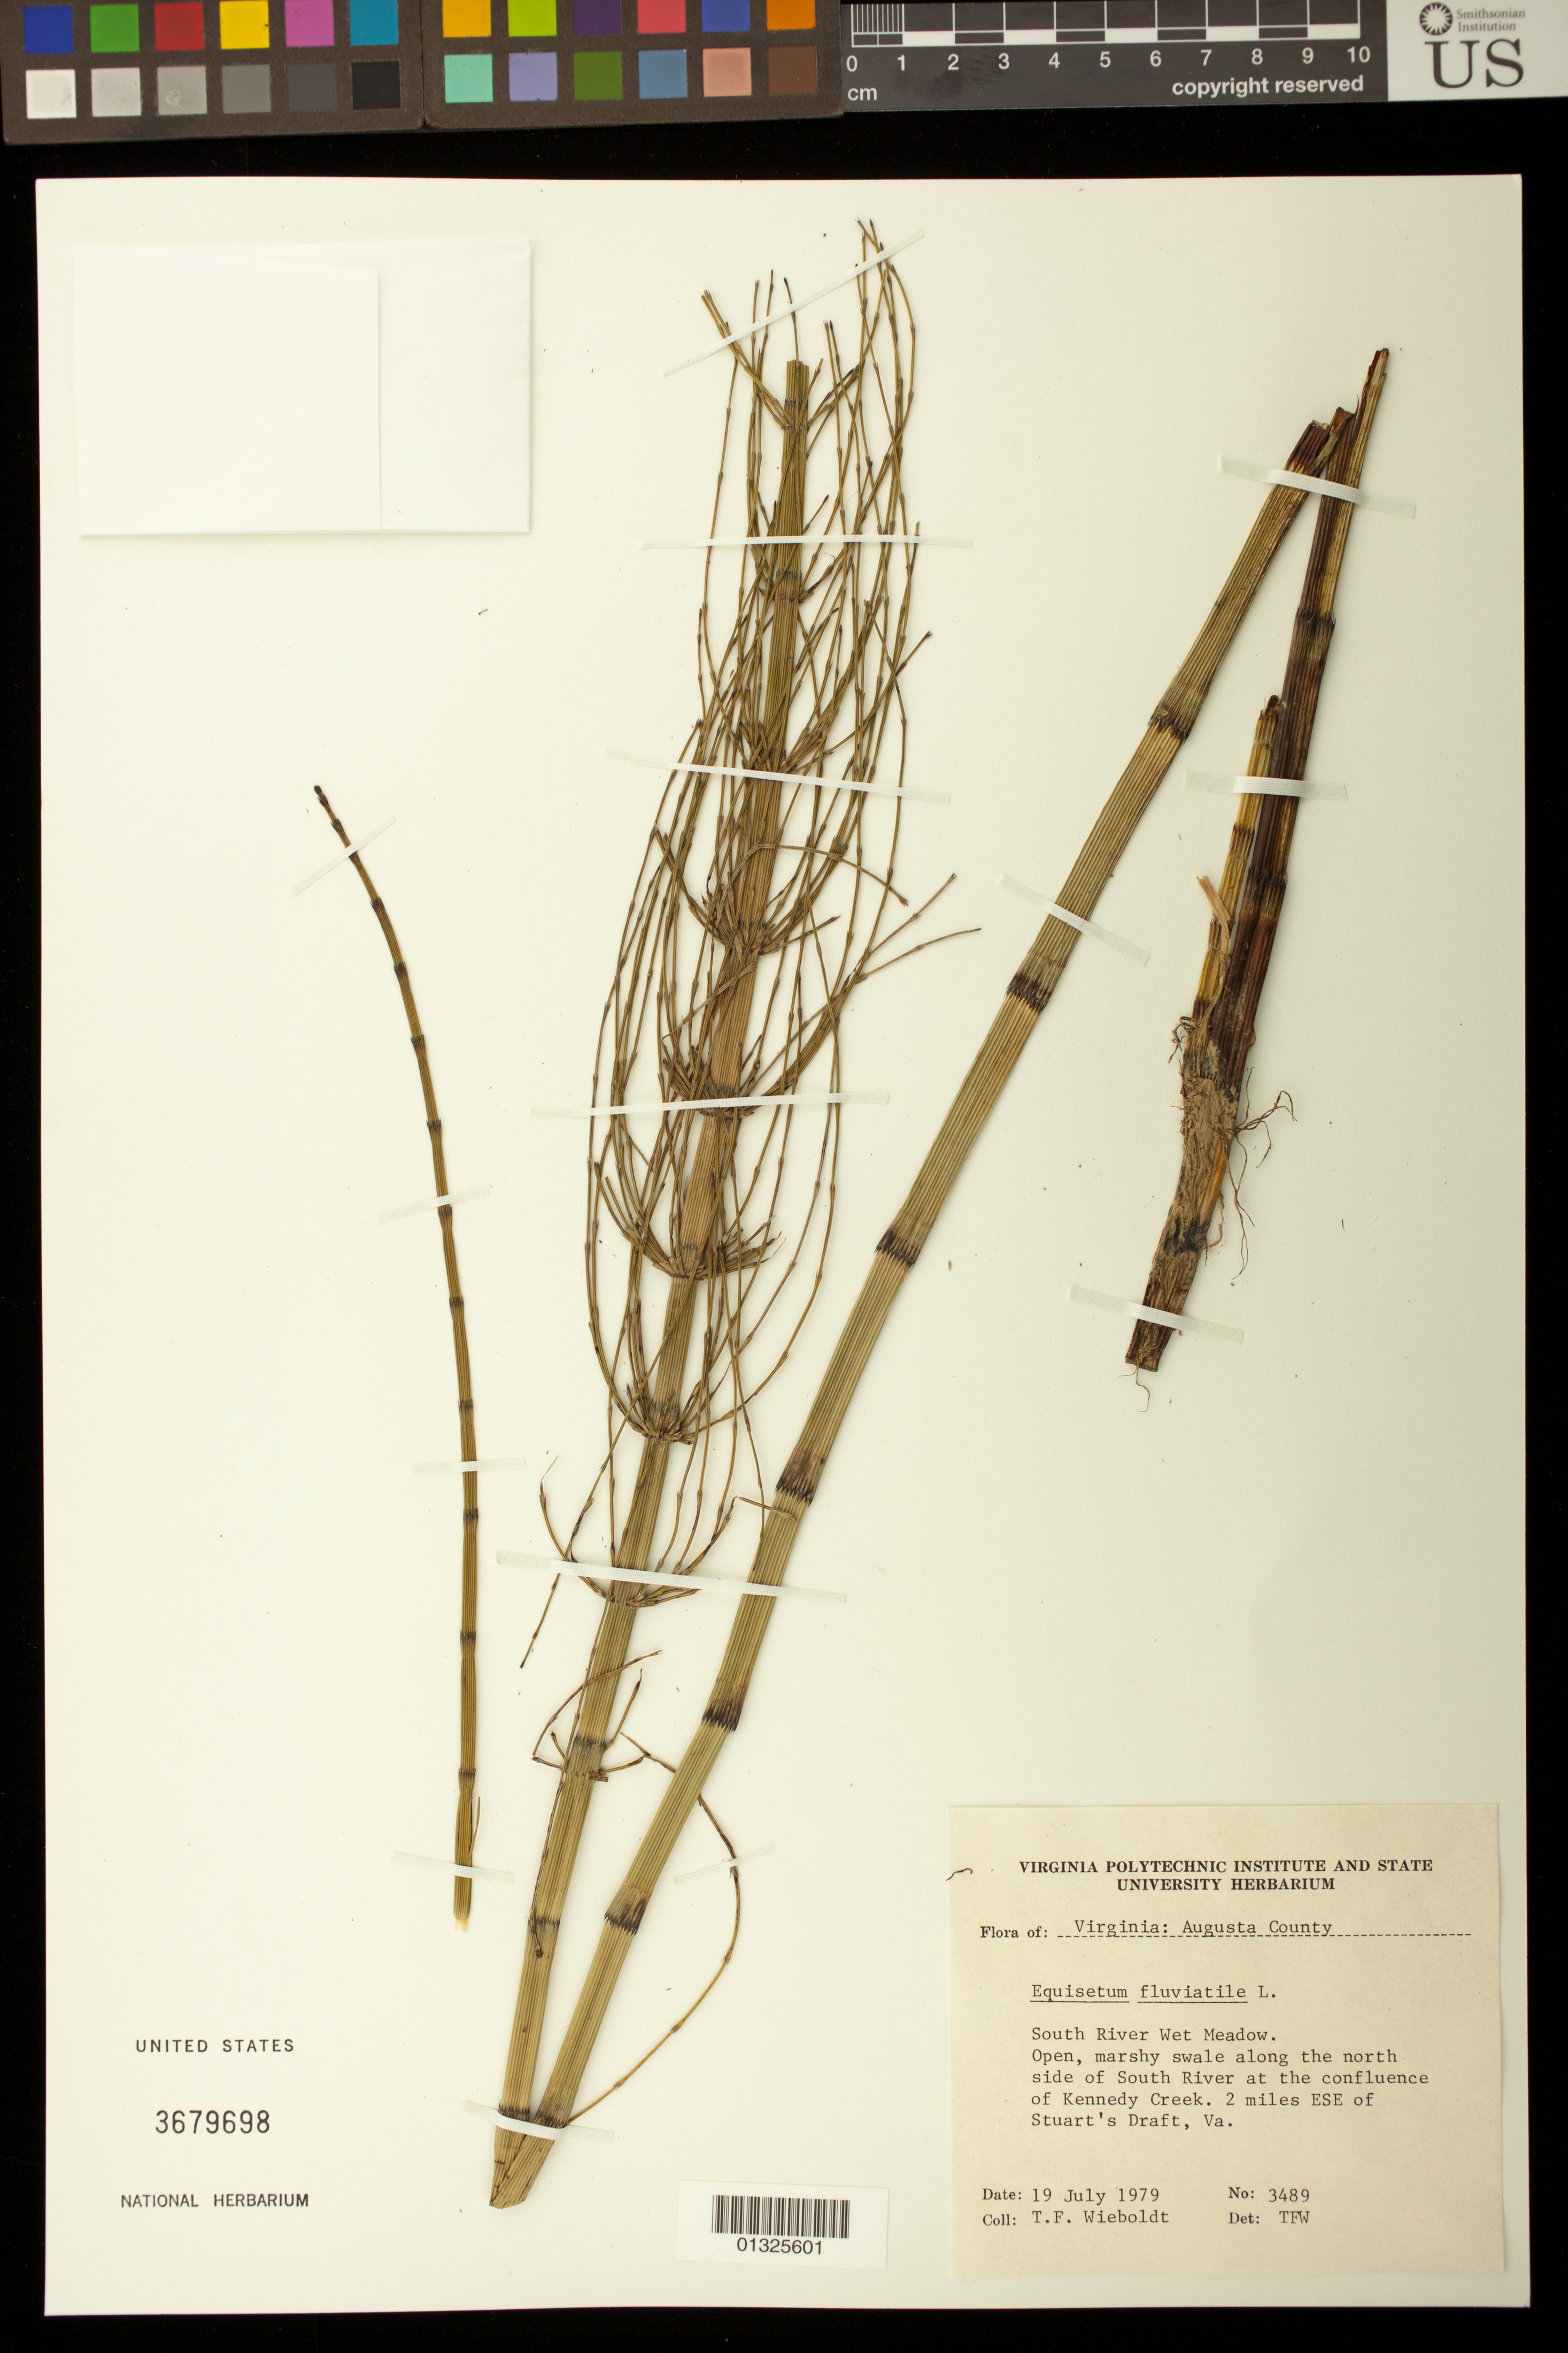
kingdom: Plantae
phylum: Tracheophyta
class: Polypodiopsida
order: Equisetales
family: Equisetaceae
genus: Equisetum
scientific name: Equisetum fluviatile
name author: L.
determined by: Wieboldt, Thomas F.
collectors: T. Wieboldt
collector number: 3489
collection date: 1979-07-19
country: United States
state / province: Virginia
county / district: Augusta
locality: South River Wet Meadow. Along north side of South River at the confluence of Kennedy Creek. 2 miles ESE of Stuart's Draft, Va.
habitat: Open, marshy swale.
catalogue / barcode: US 3679698